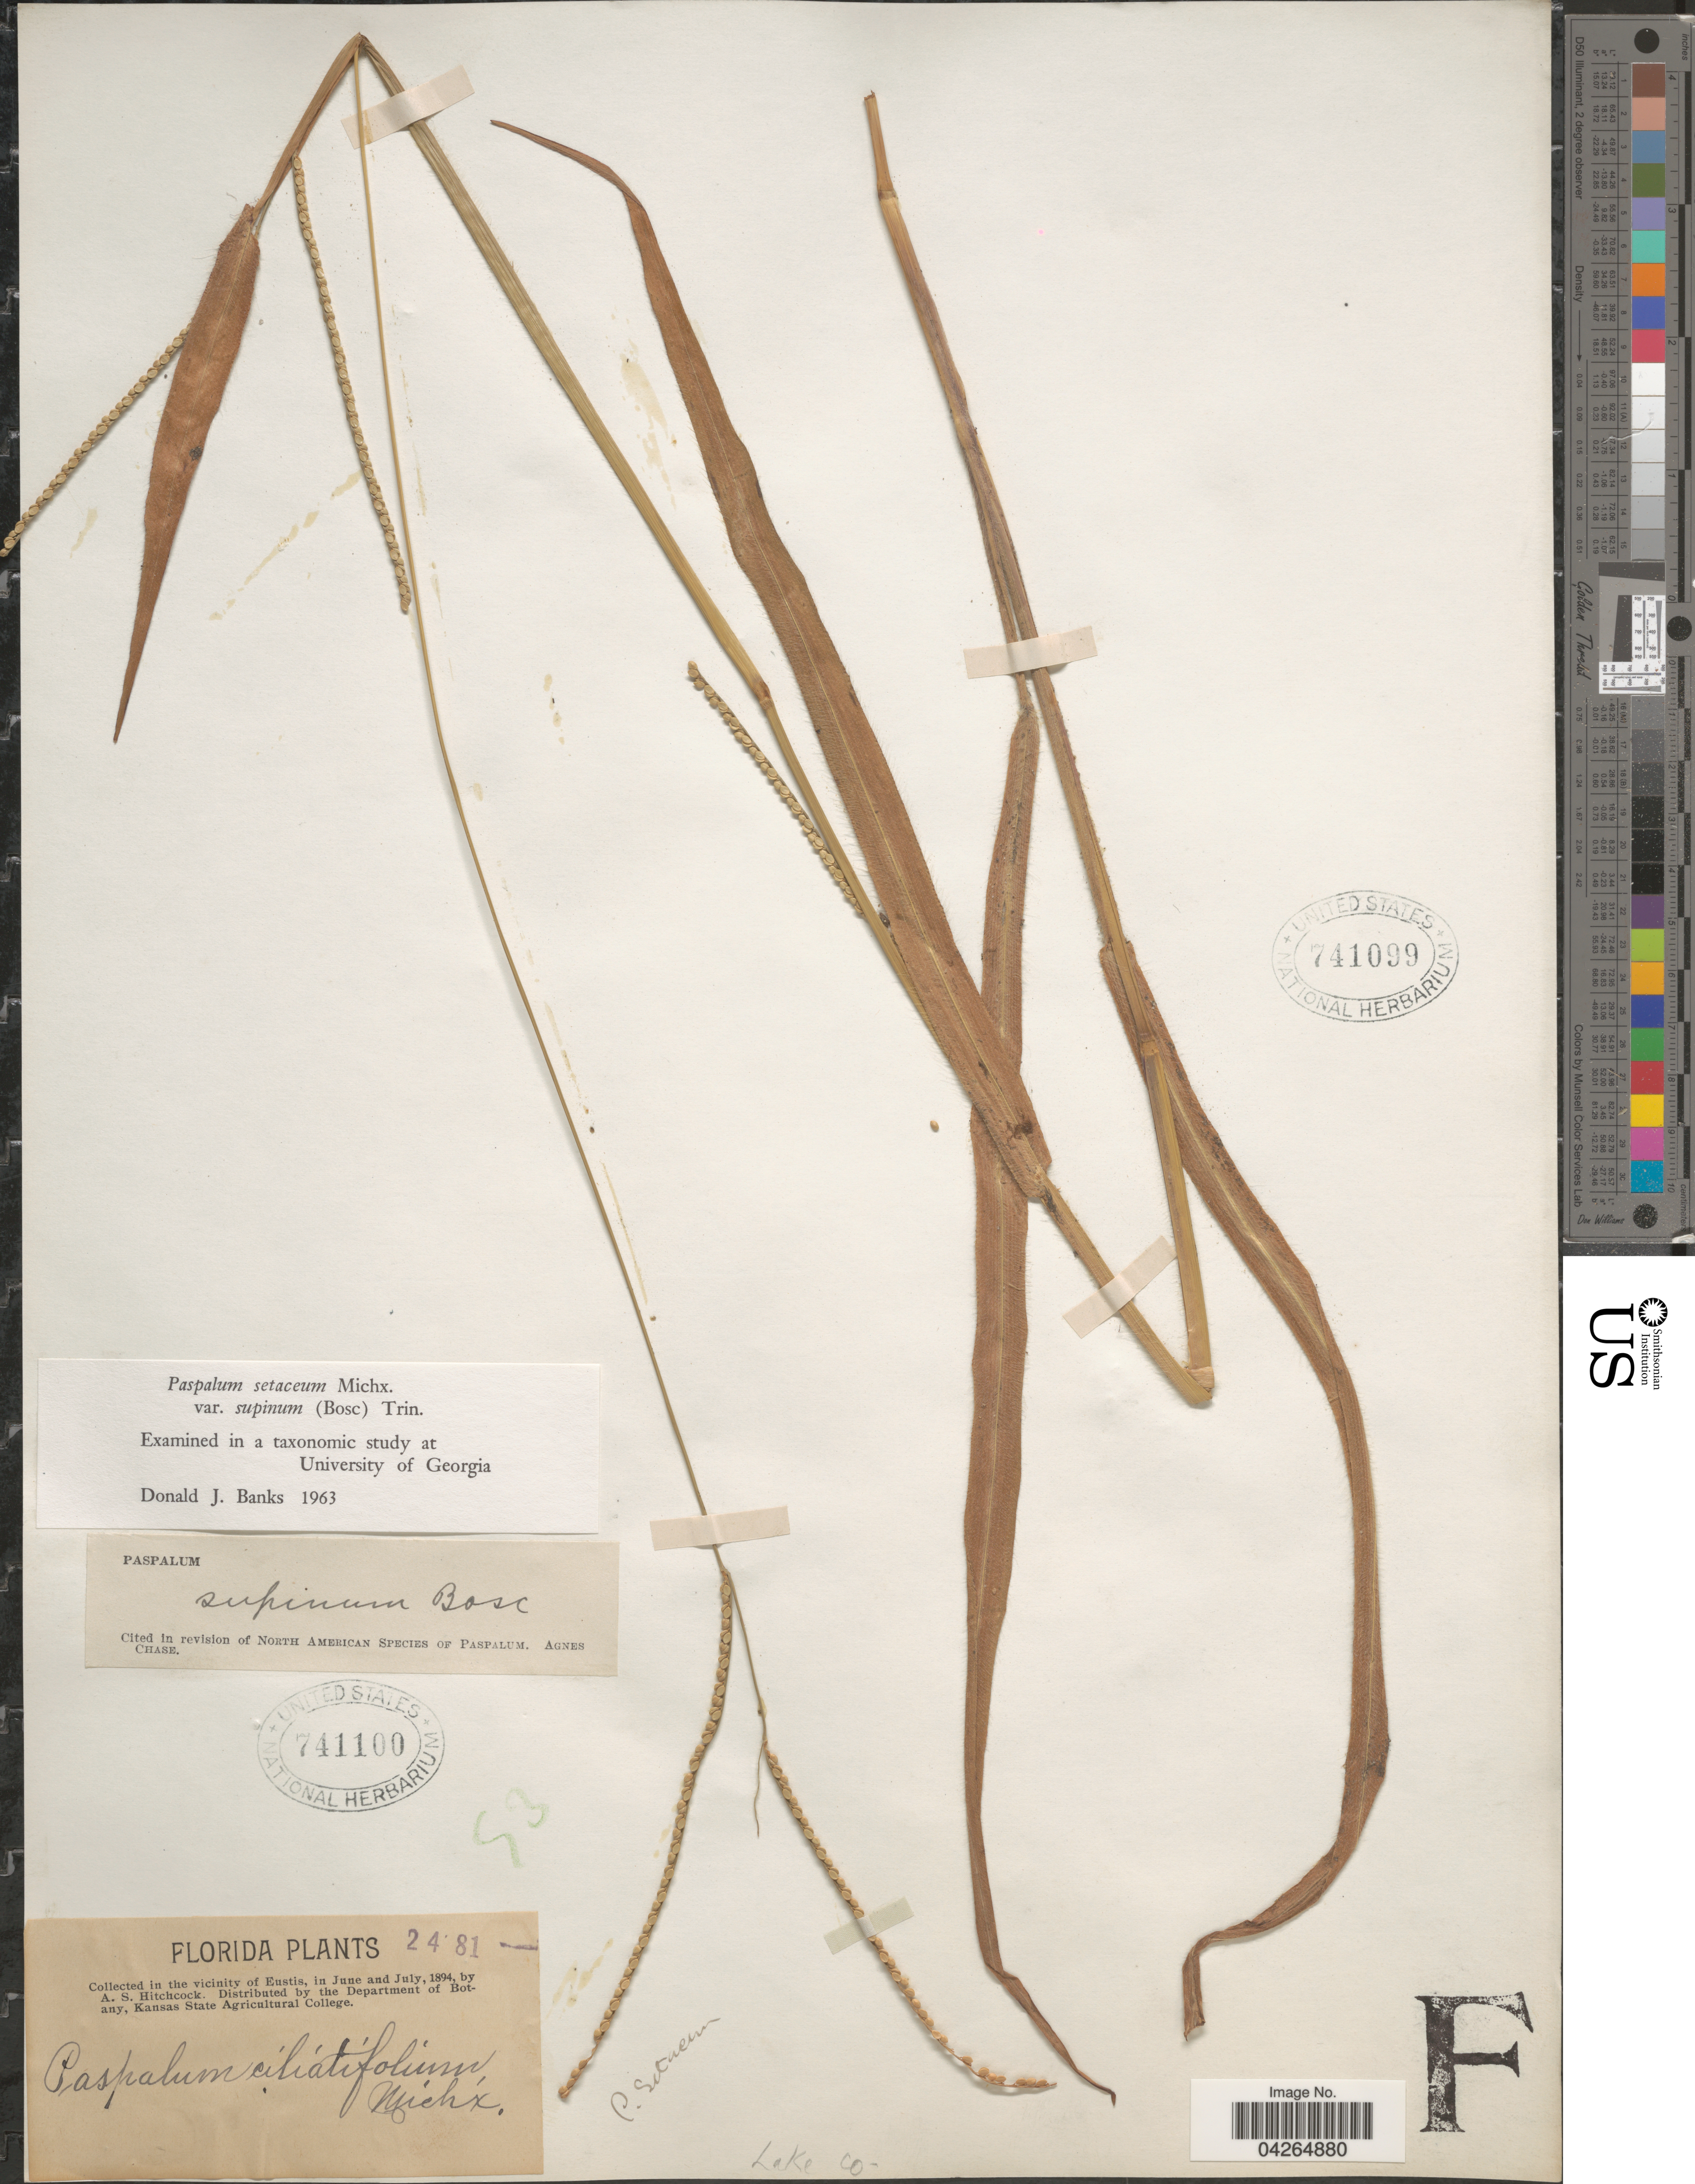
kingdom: Plantae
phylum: Tracheophyta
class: Liliopsida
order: Poales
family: Poaceae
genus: Paspalum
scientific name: Paspalum setaceum var. supinum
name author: (Bosc ex Poir.) Trin.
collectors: A. S. Hitchcock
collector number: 2481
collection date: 1894-06/1894-07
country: United States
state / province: Florida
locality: In the vicinity of Eustis. Lake Co.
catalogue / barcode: US 741100